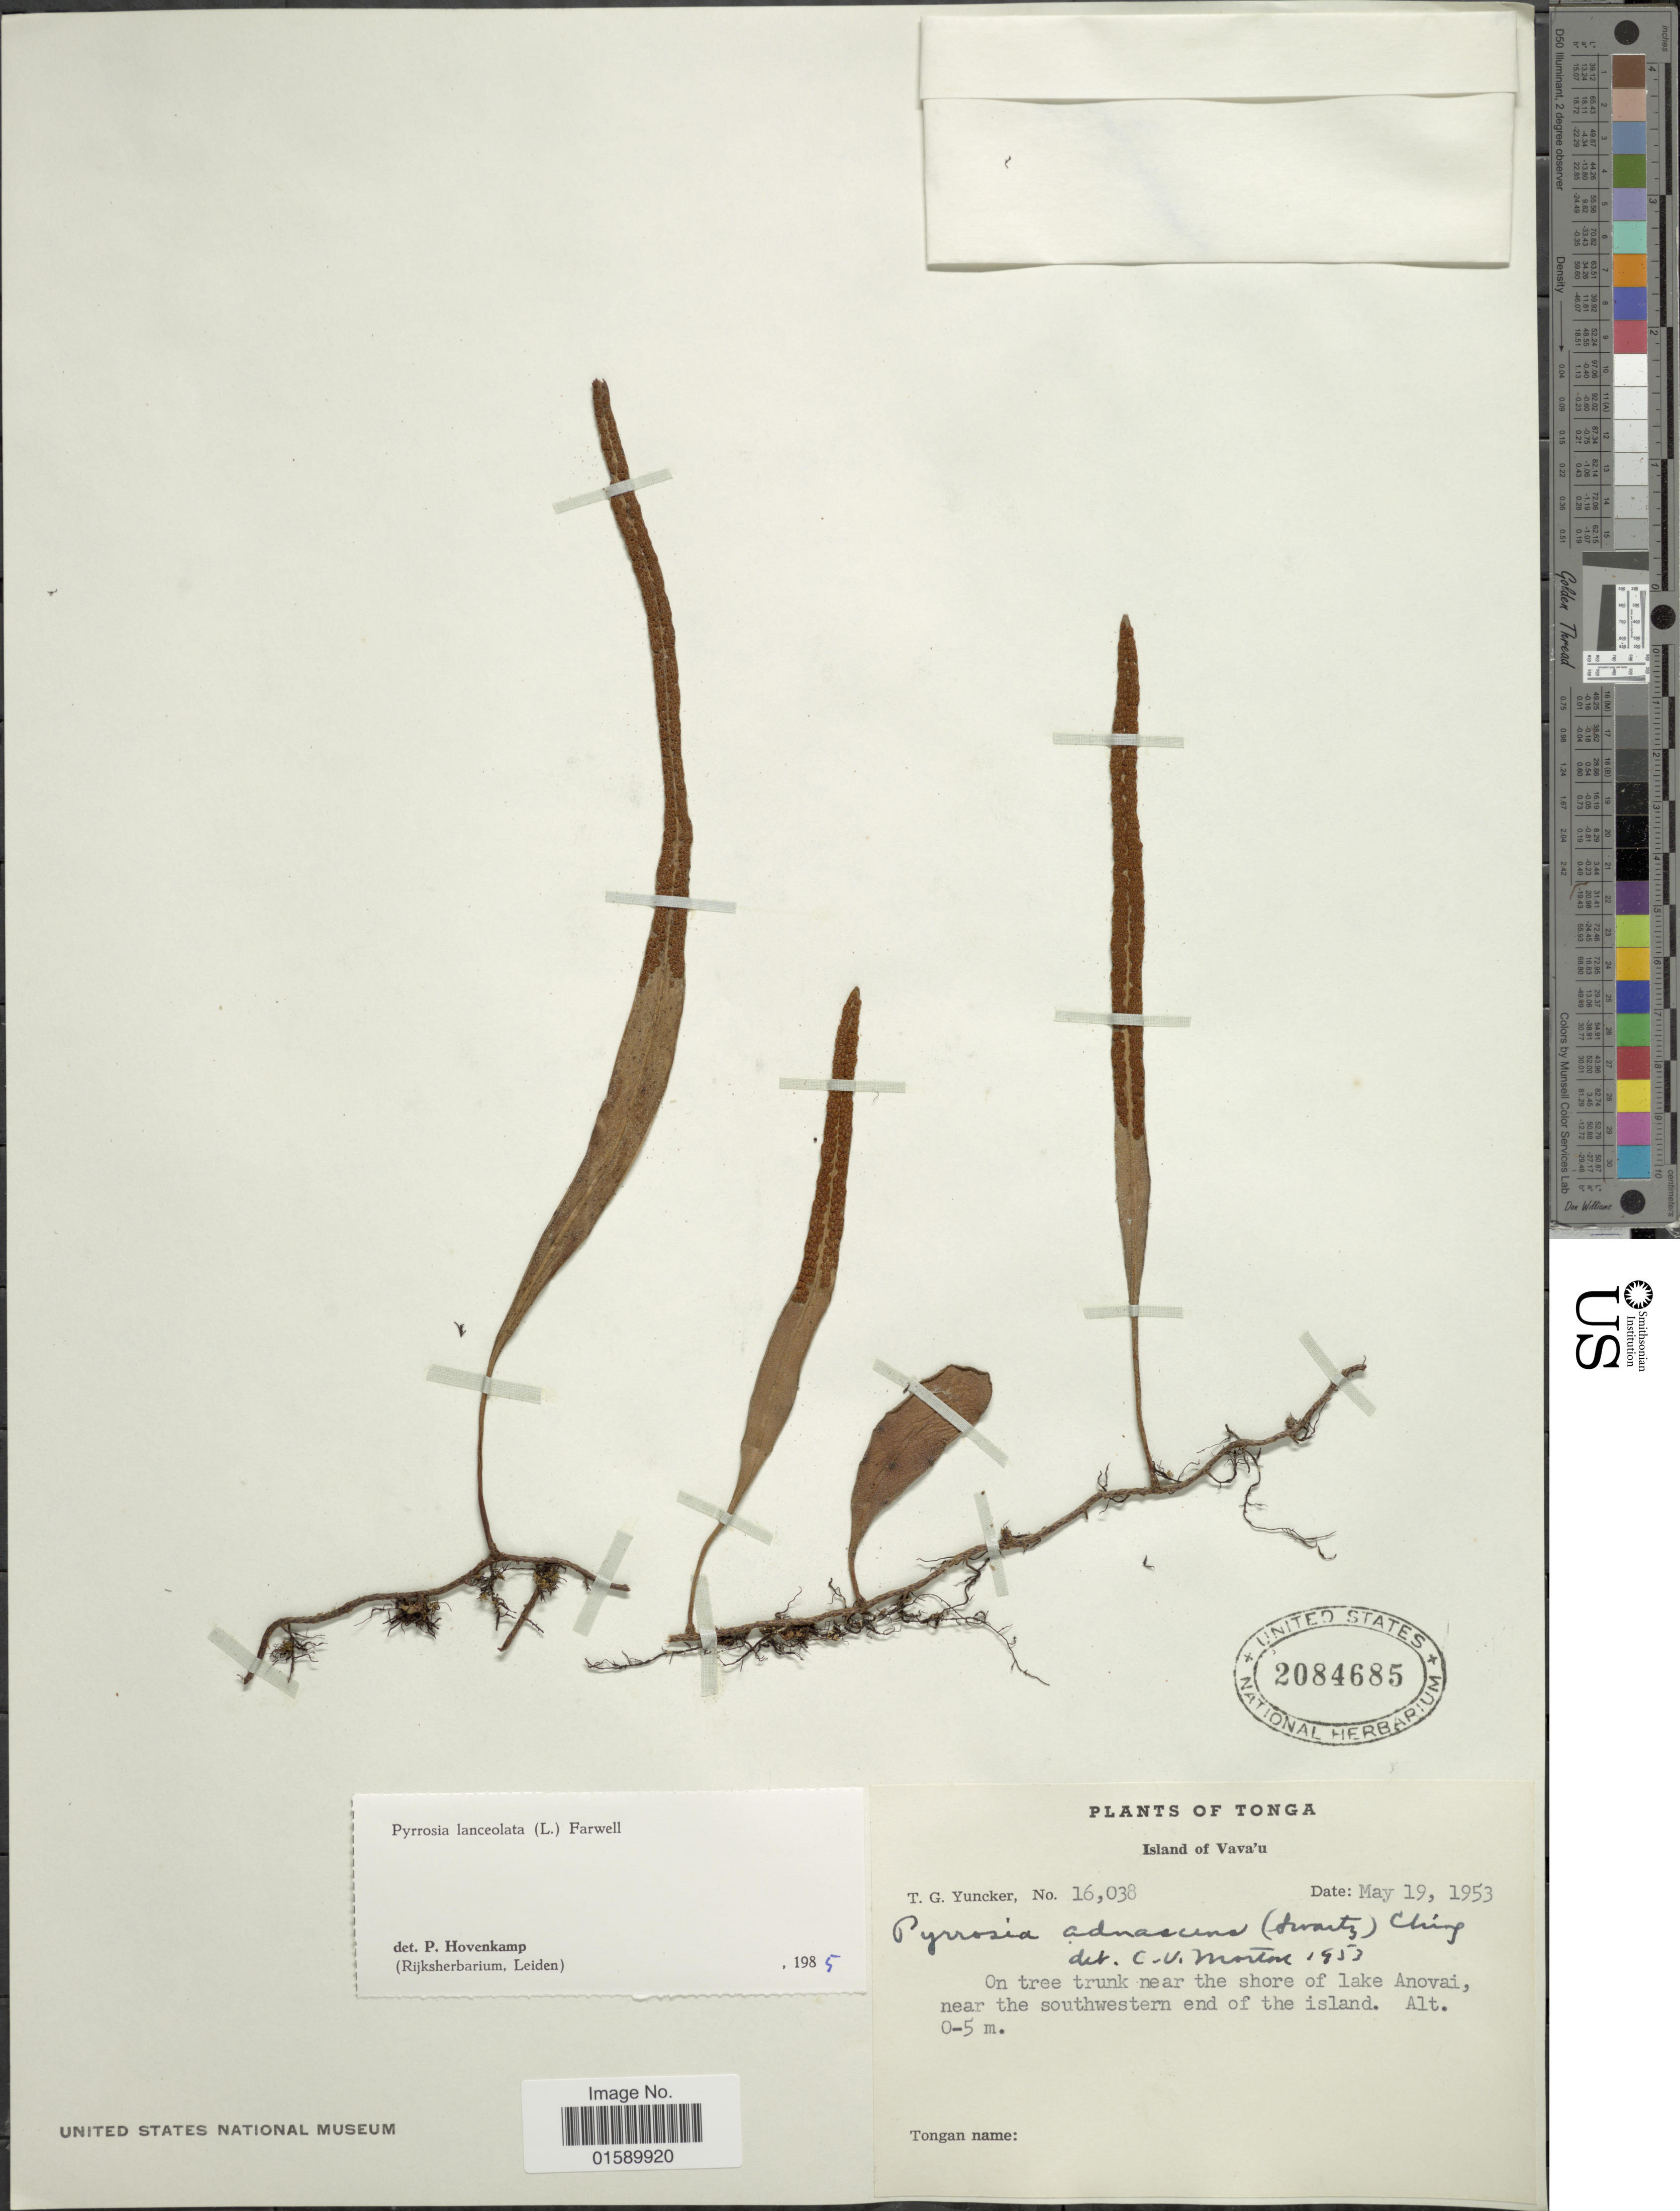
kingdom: Plantae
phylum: Tracheophyta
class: Polypodiopsida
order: Polypodiales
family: Polypodiaceae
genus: Pyrrosia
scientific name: Pyrrosia lanceolata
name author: (L.) Farw.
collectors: T. G. Yuncker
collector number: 16038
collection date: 1953-05-19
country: Tonga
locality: Tonga, Island of Vava'u, near the shore of lake Anovai, near the southwestern end of the island.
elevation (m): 0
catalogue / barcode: US 2084685